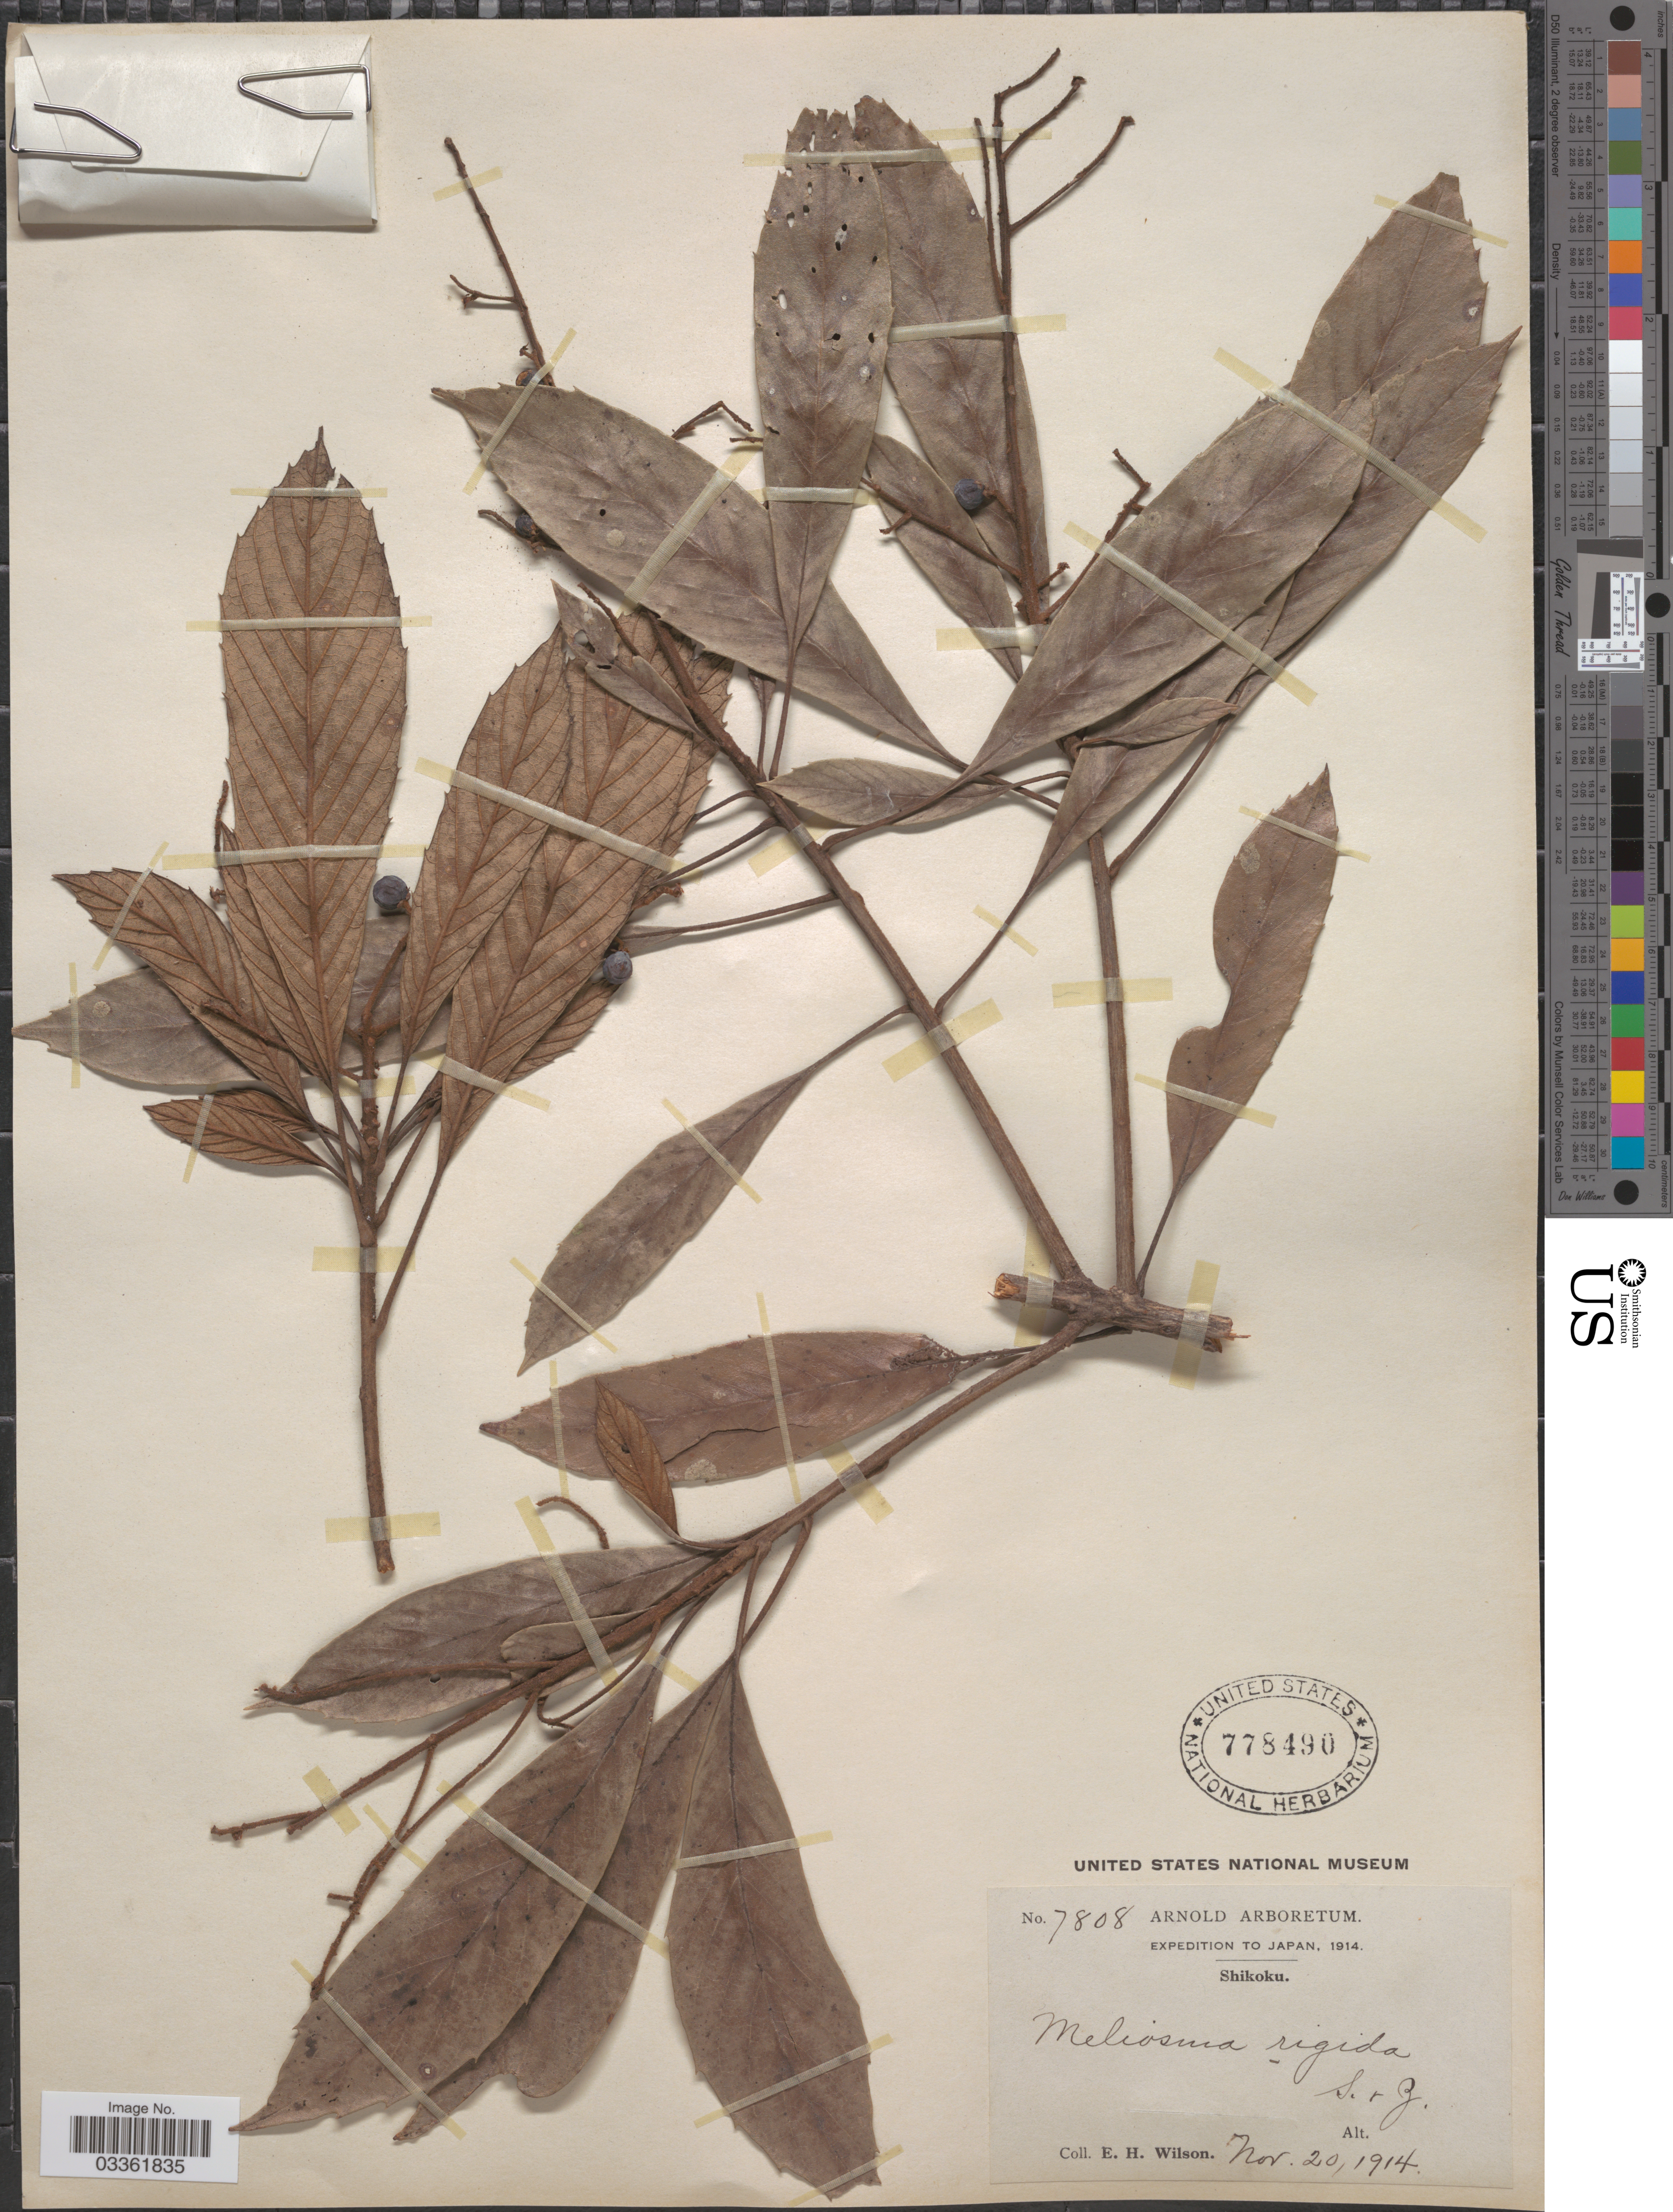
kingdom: Plantae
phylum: Tracheophyta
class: Magnoliopsida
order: Proteales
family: Sabiaceae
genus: Meliosma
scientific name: Meliosma rigida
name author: Siebold & Zucc.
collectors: E. Wilson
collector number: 7808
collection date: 1914-11-20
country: Japan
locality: Shikoku.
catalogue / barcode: US 778490